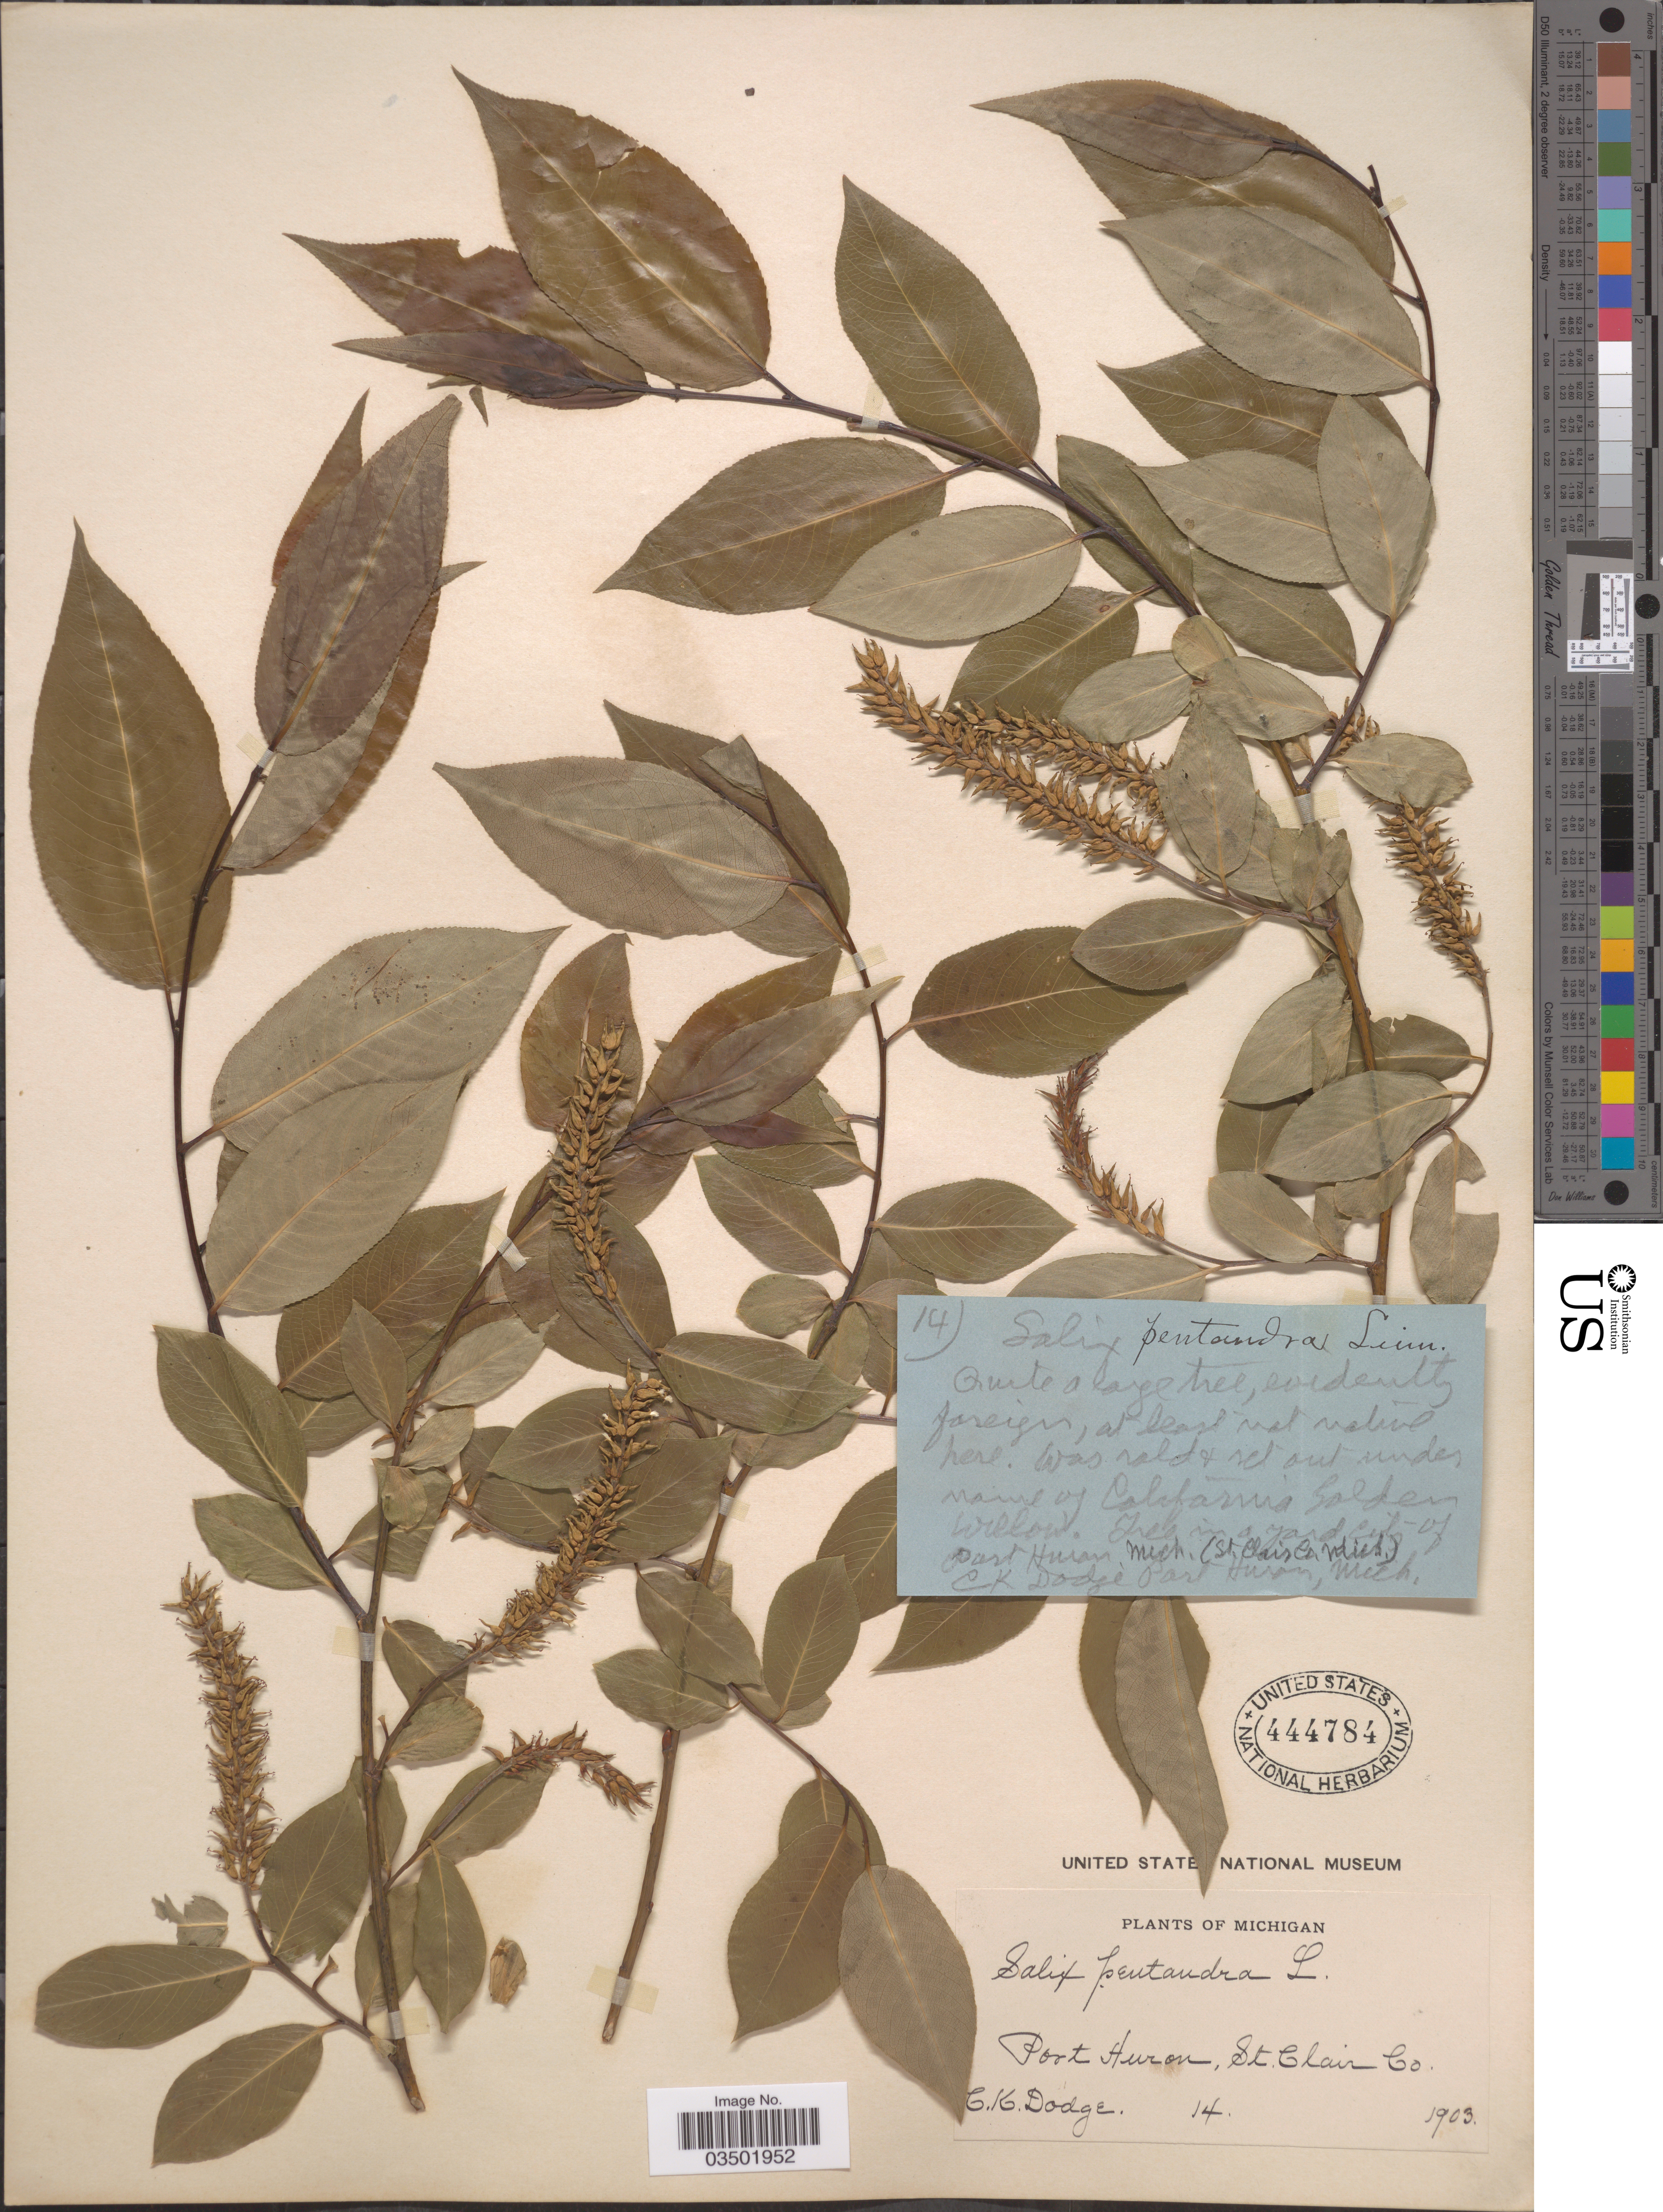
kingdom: Plantae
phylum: Tracheophyta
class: Magnoliopsida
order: Malpighiales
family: Salicaceae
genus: Salix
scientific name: Salix pentandra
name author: L.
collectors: C. Dodge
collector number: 14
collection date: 1903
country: United States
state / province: Michigan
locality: Port Huron, St. Clair Co.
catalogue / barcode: US 444784